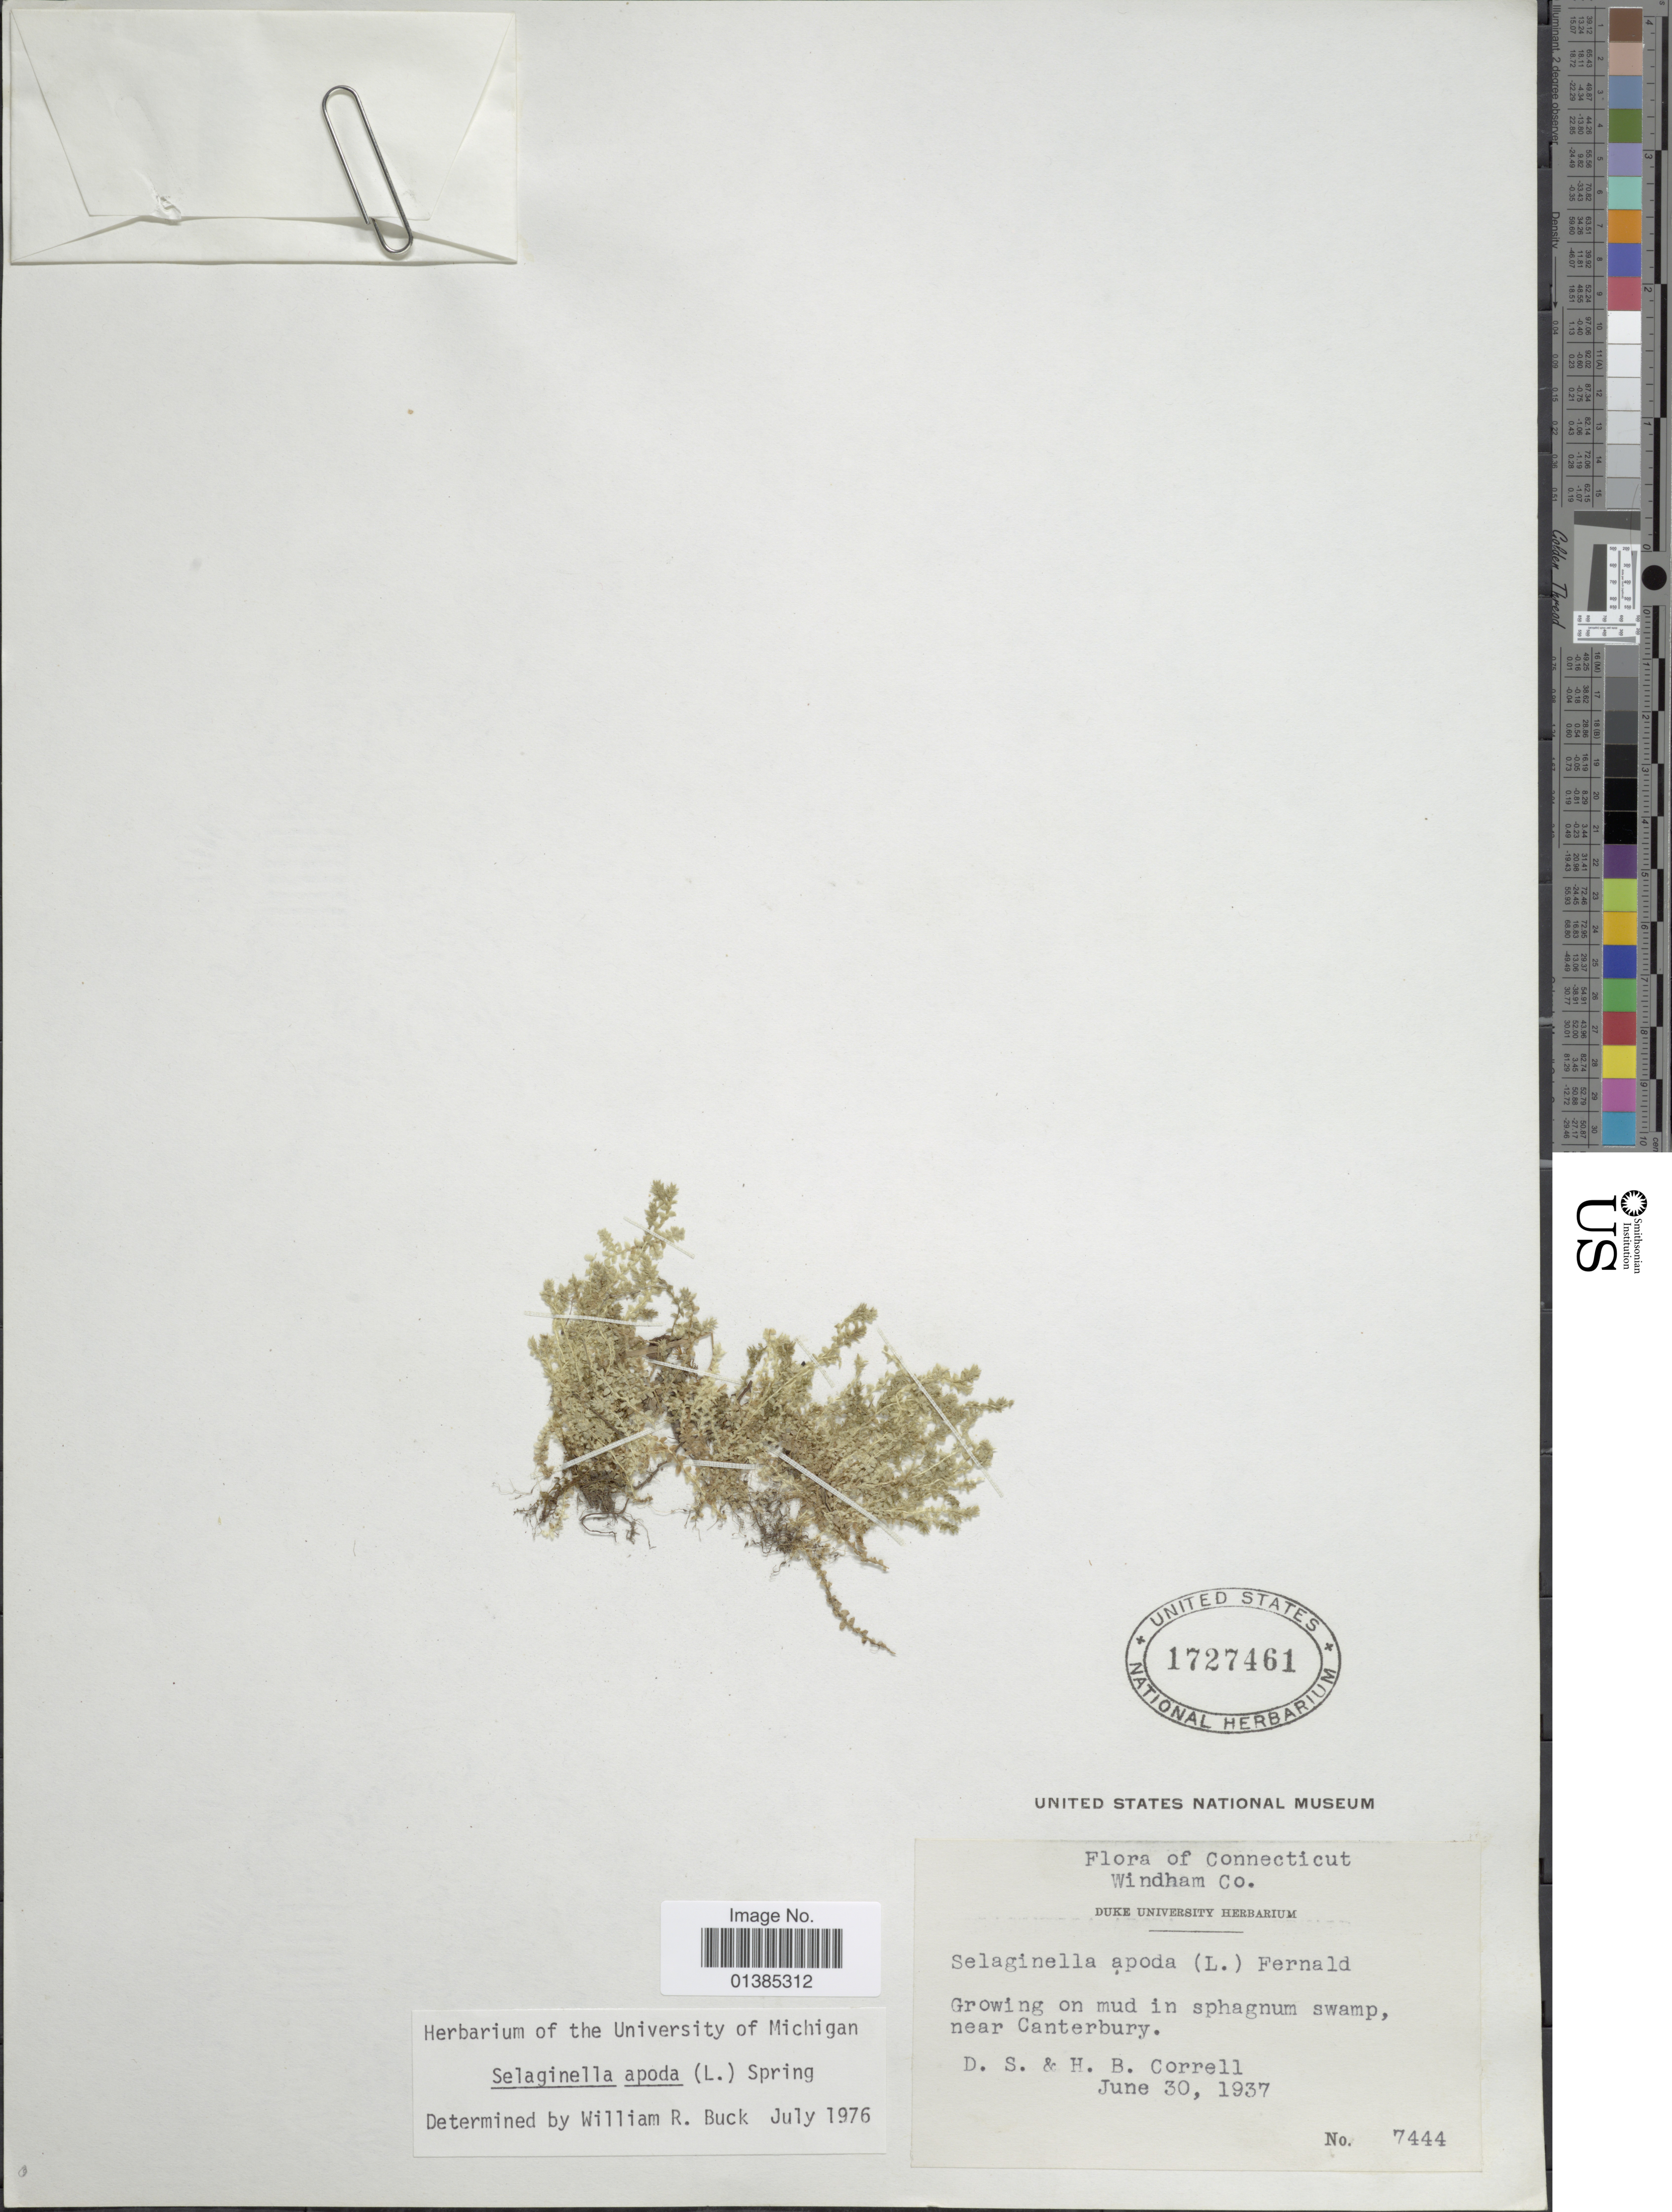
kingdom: Plantae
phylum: Tracheophyta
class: Lycopodiopsida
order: Selaginellales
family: Selaginellaceae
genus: Selaginella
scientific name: Selaginella apus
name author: Spring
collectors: D. S. Correll & H. Correll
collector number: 7444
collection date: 1937-06-30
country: United States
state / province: Connecticut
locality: Windham Co. Near Canterbury.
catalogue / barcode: US 1727461